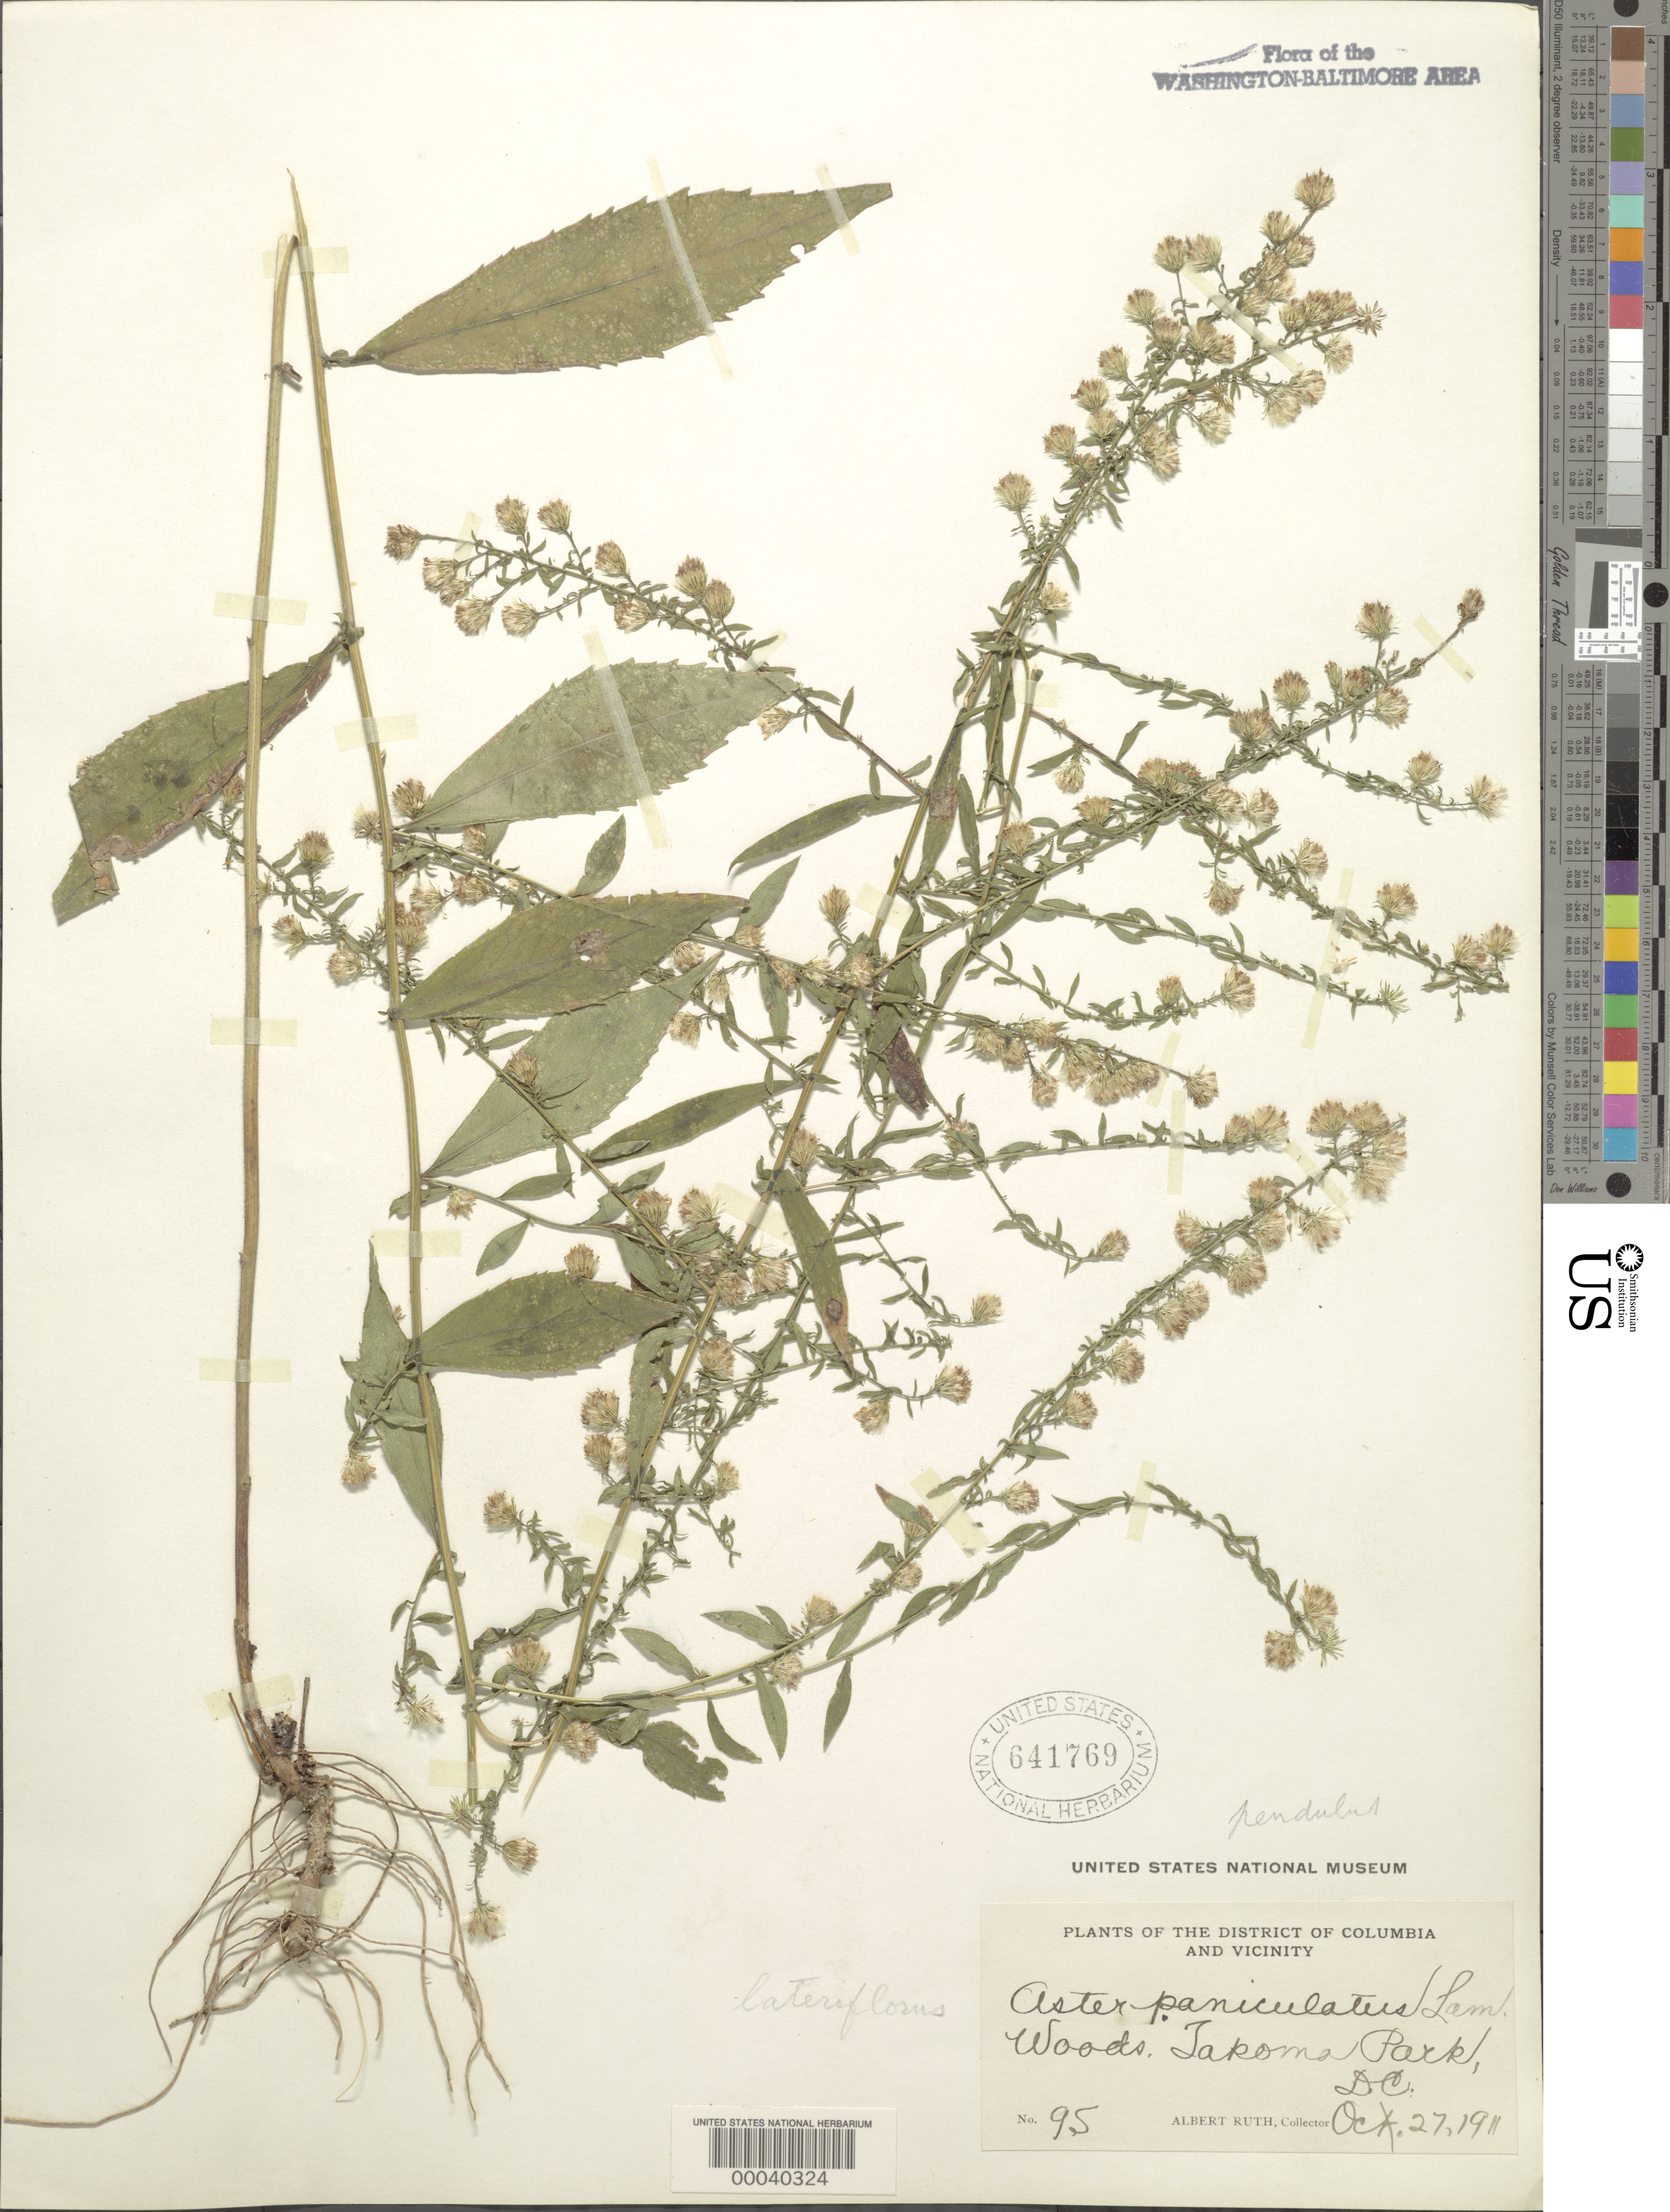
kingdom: Plantae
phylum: Tracheophyta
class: Magnoliopsida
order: Asterales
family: Asteraceae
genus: Symphyotrichum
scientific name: Symphyotrichum lateriflorum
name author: (L.) Á. Löve & D. Löve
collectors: A. Ruth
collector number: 95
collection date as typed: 27 Oct 1911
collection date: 1911-10-27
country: United States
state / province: Maryland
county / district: Montgomery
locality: Takoma Park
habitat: Woods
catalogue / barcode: US 641769